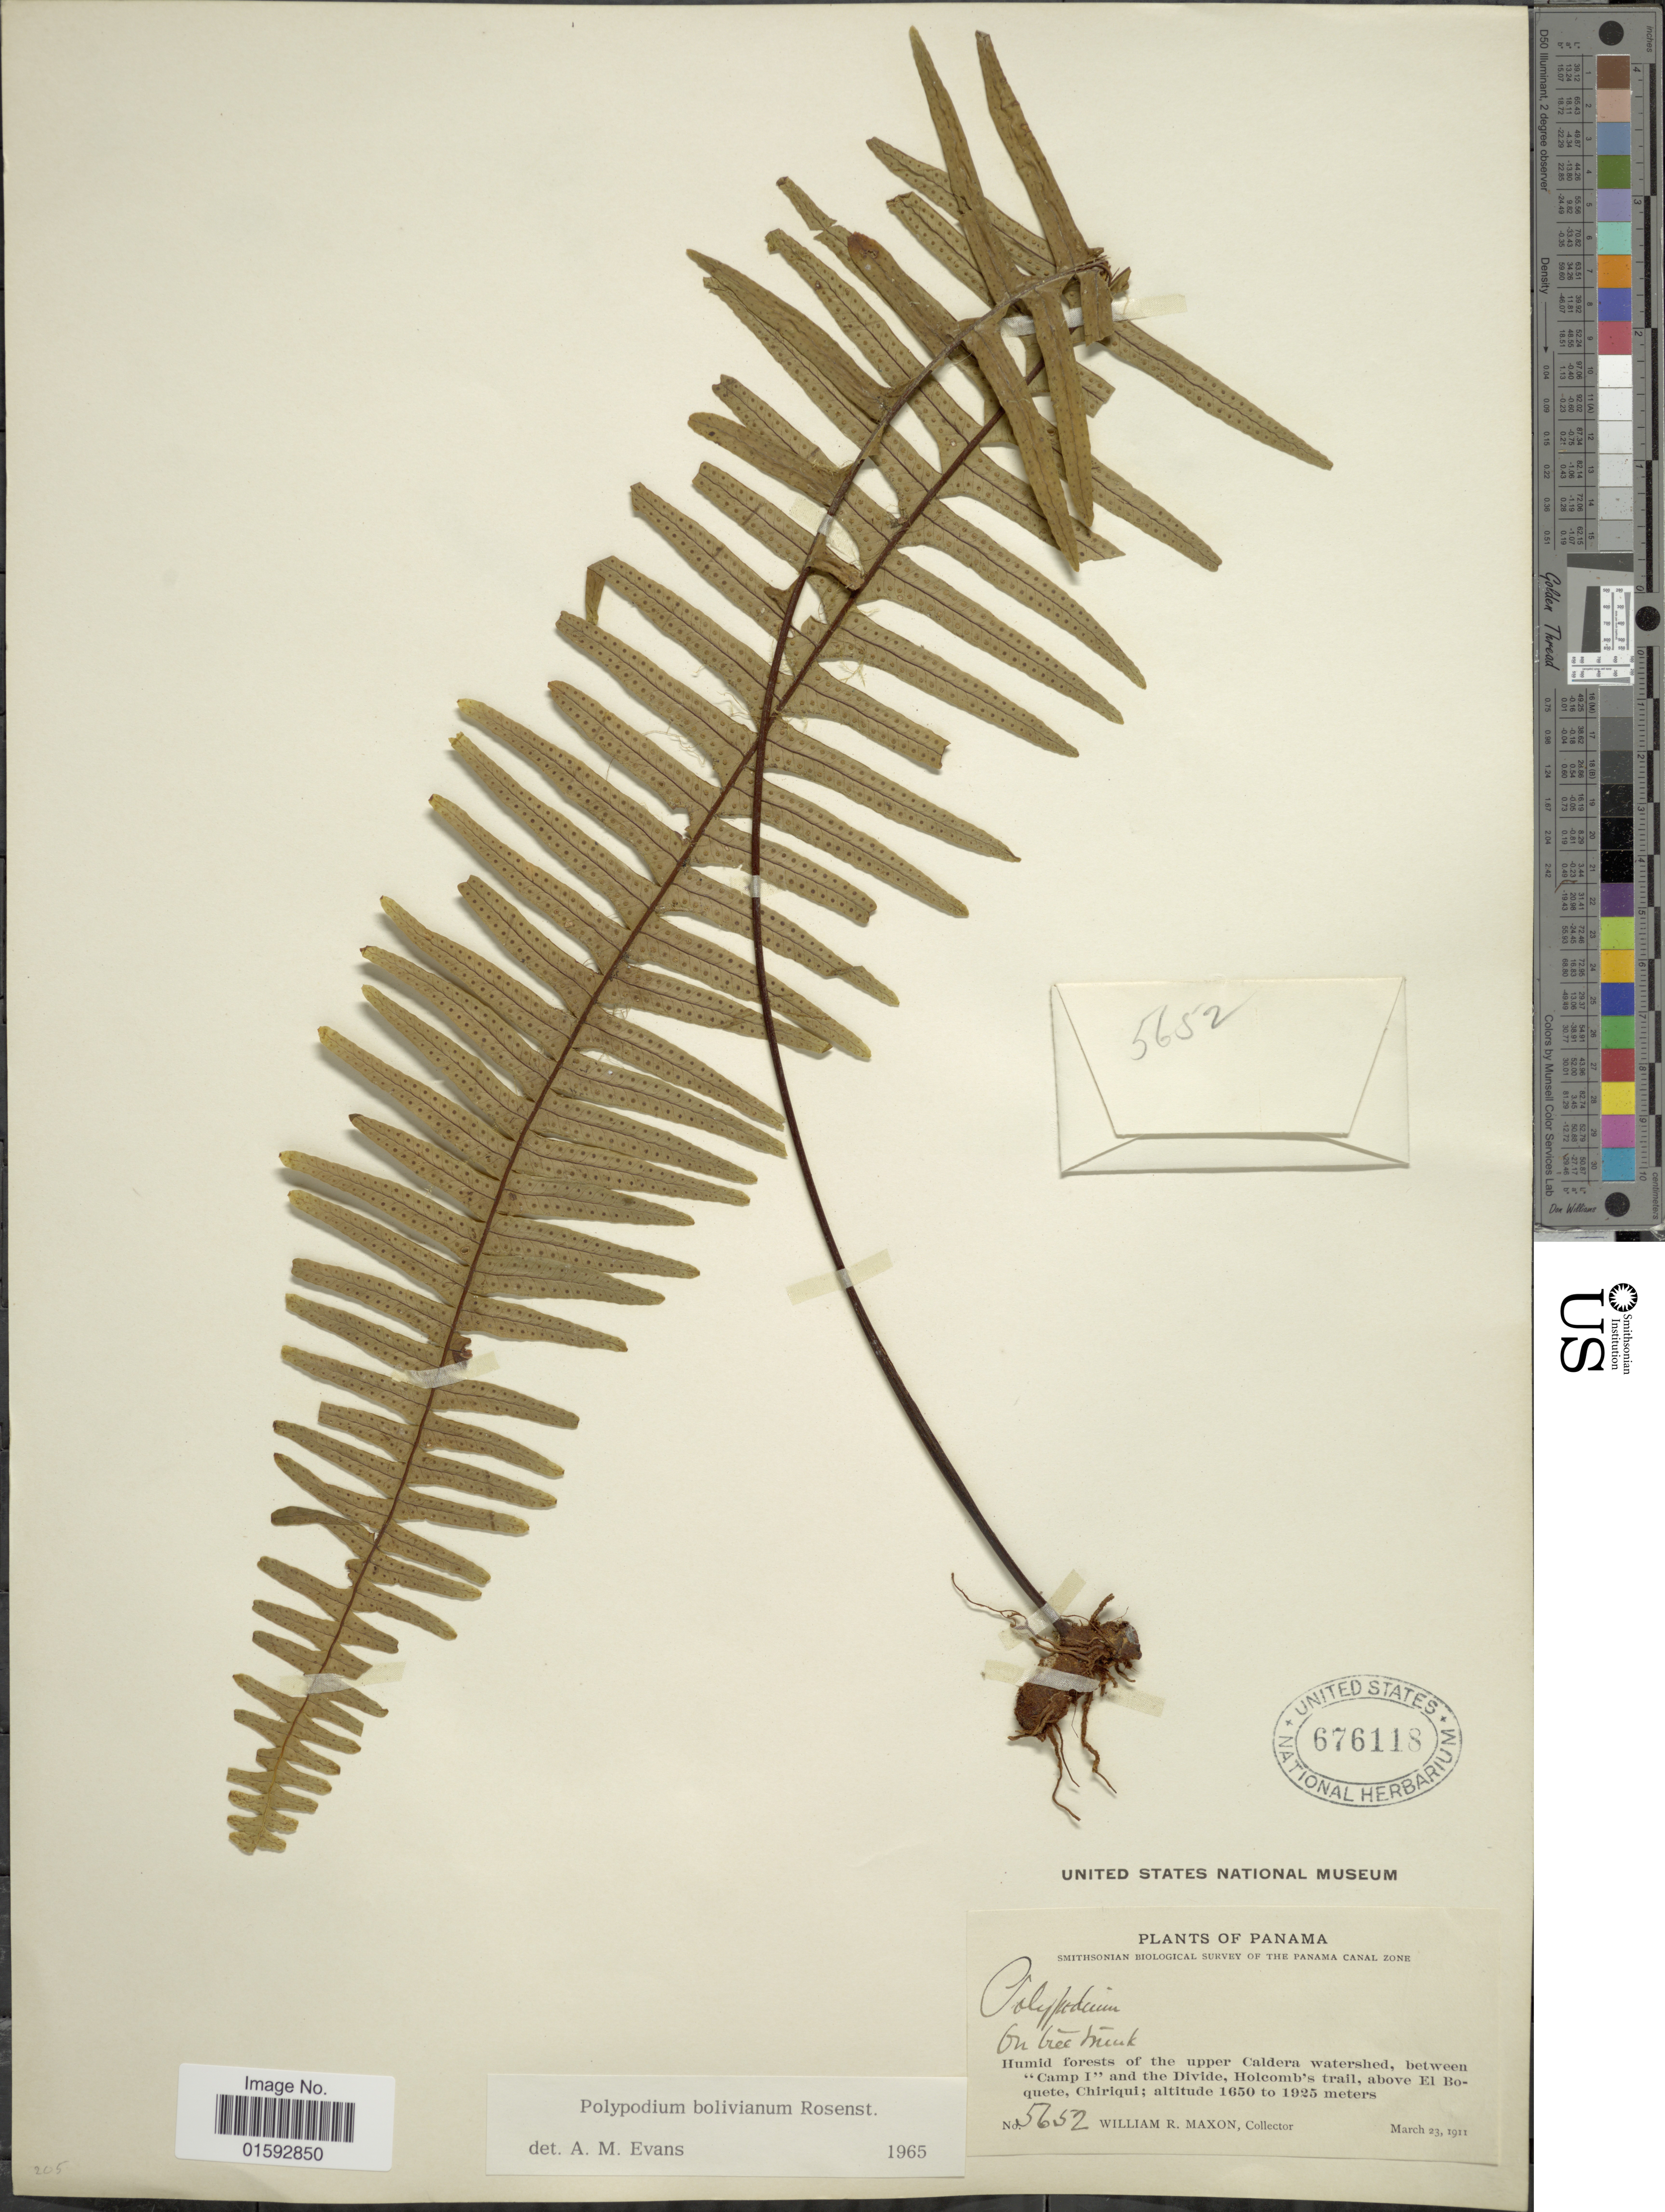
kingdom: Plantae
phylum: Tracheophyta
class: Polypodiopsida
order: Polypodiales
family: Polypodiaceae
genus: Pecluma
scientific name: Pecluma divaricata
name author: (E. Fourn.) Mickel & Beitel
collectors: W. R. Maxon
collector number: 5652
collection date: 1911-03-23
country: Panama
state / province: Chiriqui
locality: Humid forest of the upper Caldera watershed, between "Camp I", and the divide, Holcomb's trail, above El Boquete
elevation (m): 1650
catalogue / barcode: US 676118